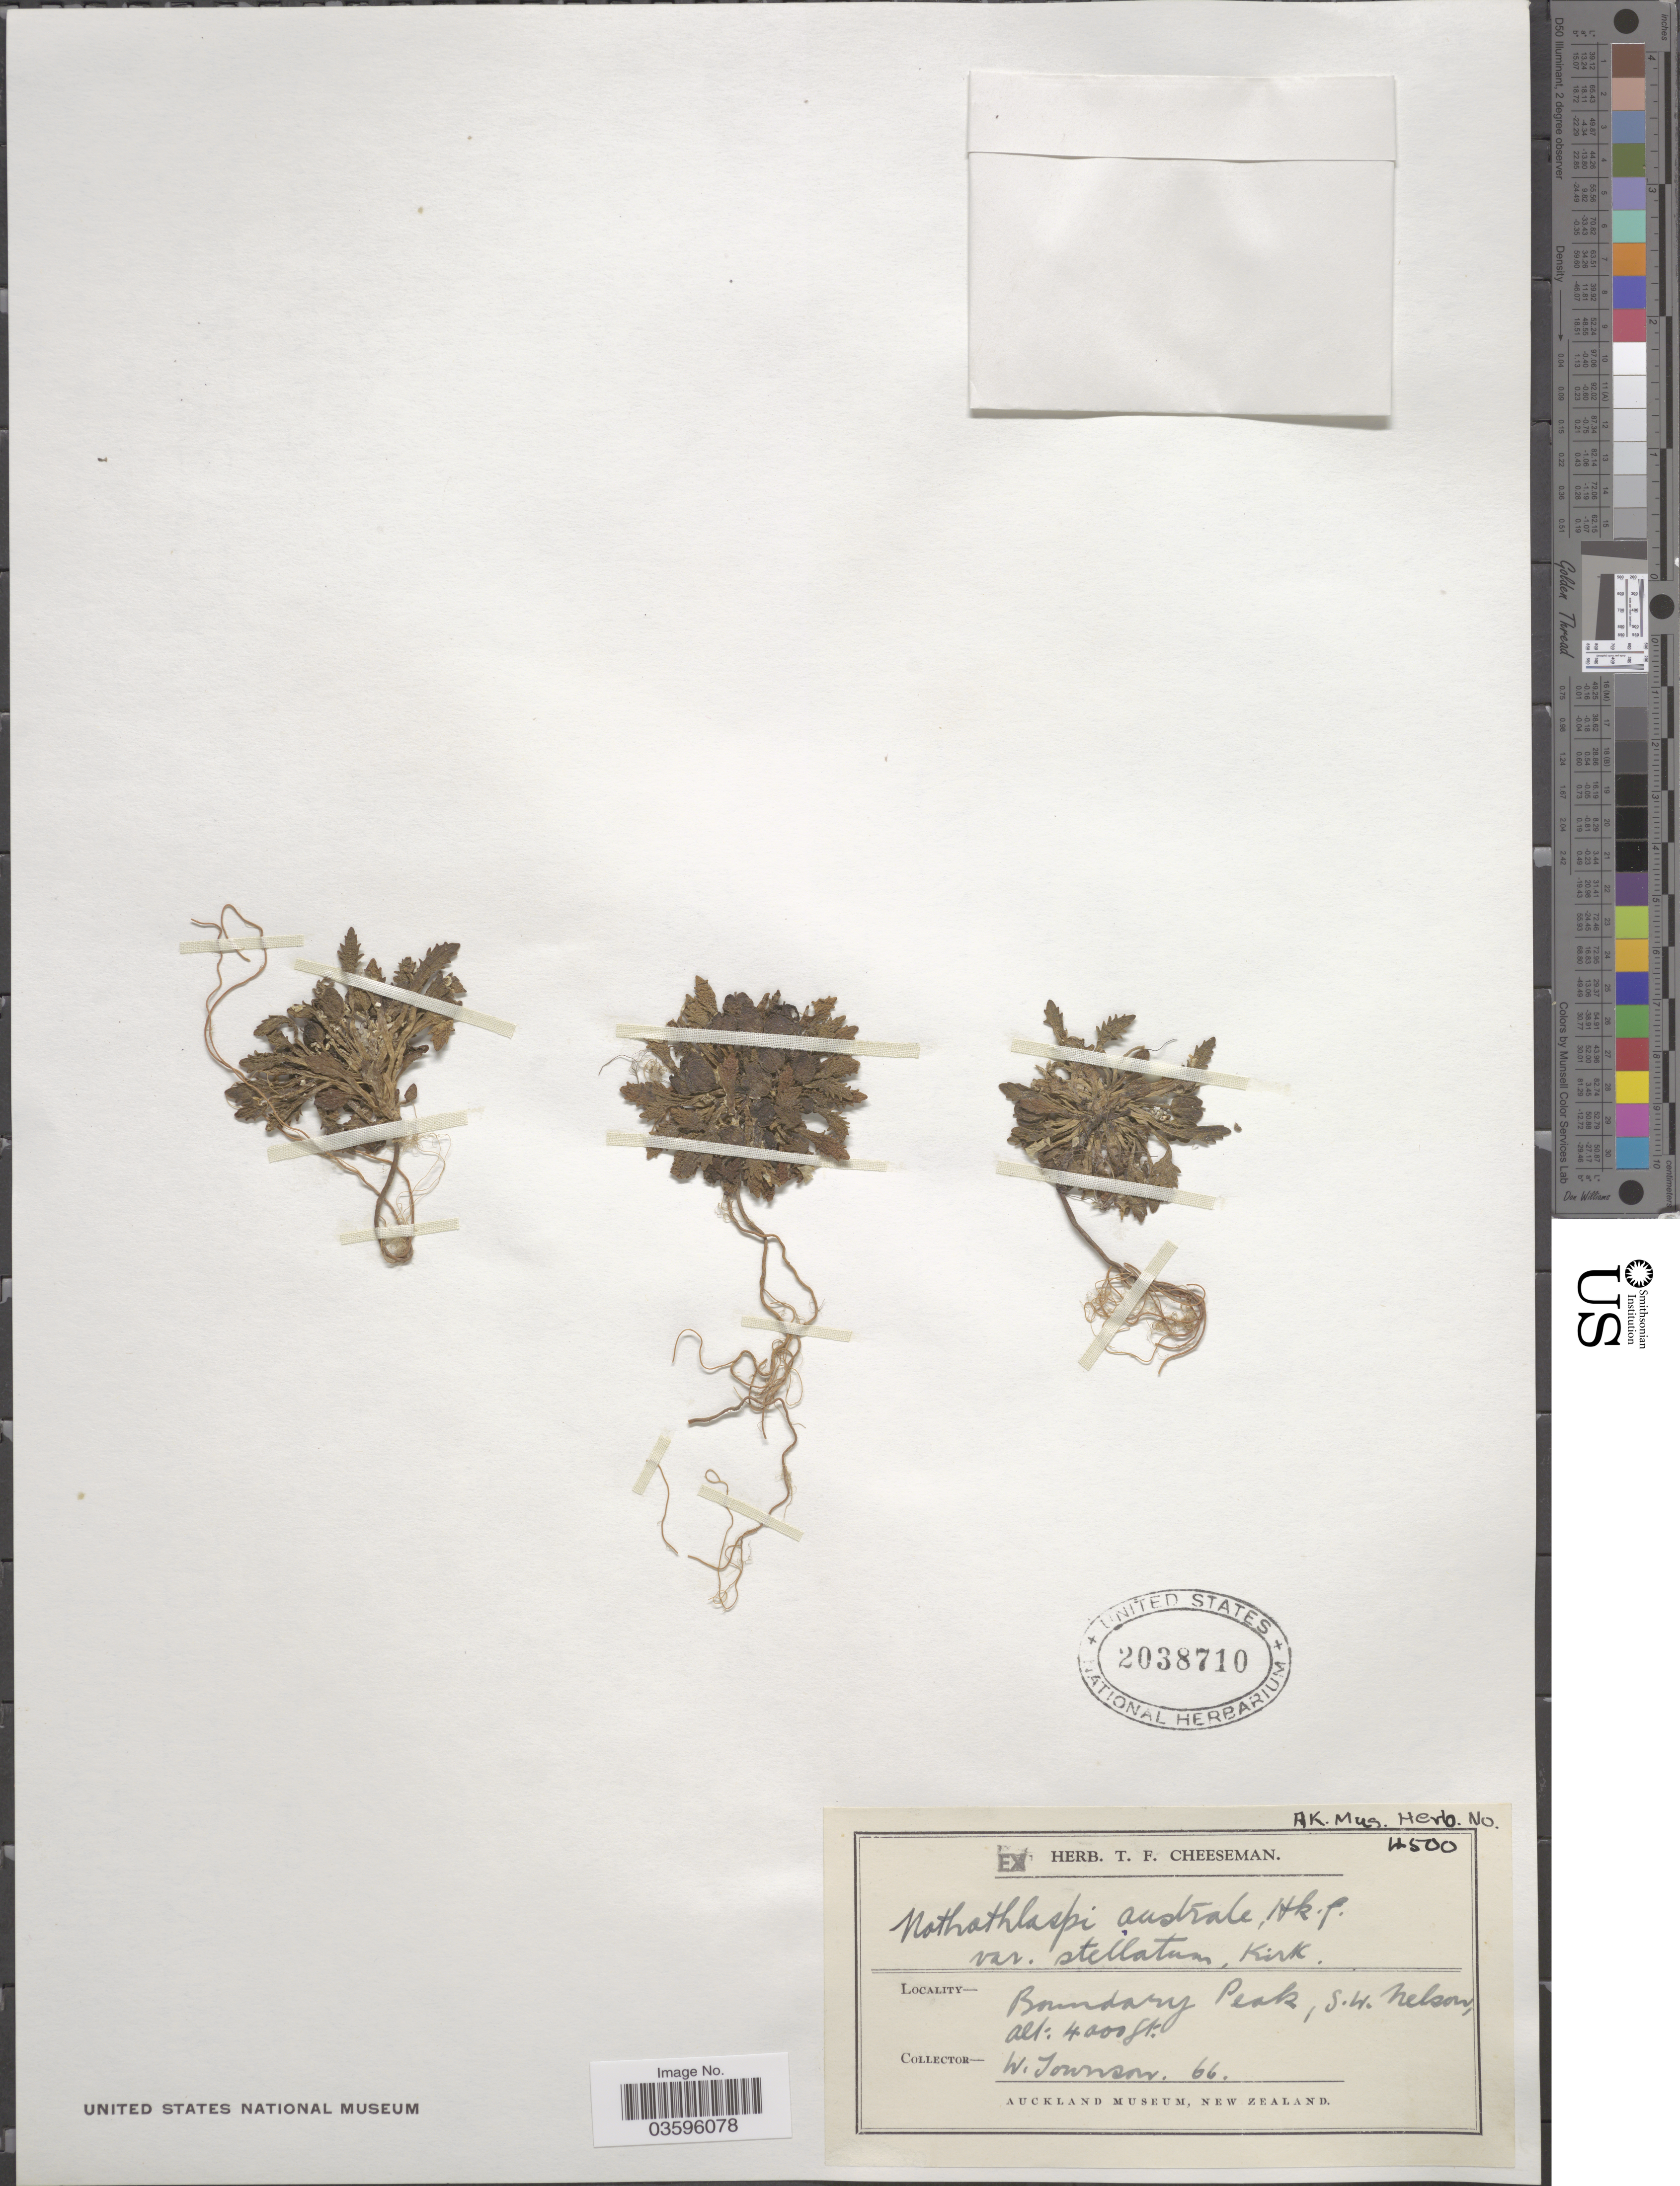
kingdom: Plantae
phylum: Tracheophyta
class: Magnoliopsida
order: Brassicales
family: Brassicaceae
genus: Notothlaspi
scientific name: Notothlaspi australe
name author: Hook. f.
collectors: W. Townson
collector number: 66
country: New Zealand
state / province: Nelson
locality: Boundary Peak, S.W. Nelson.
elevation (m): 1219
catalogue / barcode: US 2038710